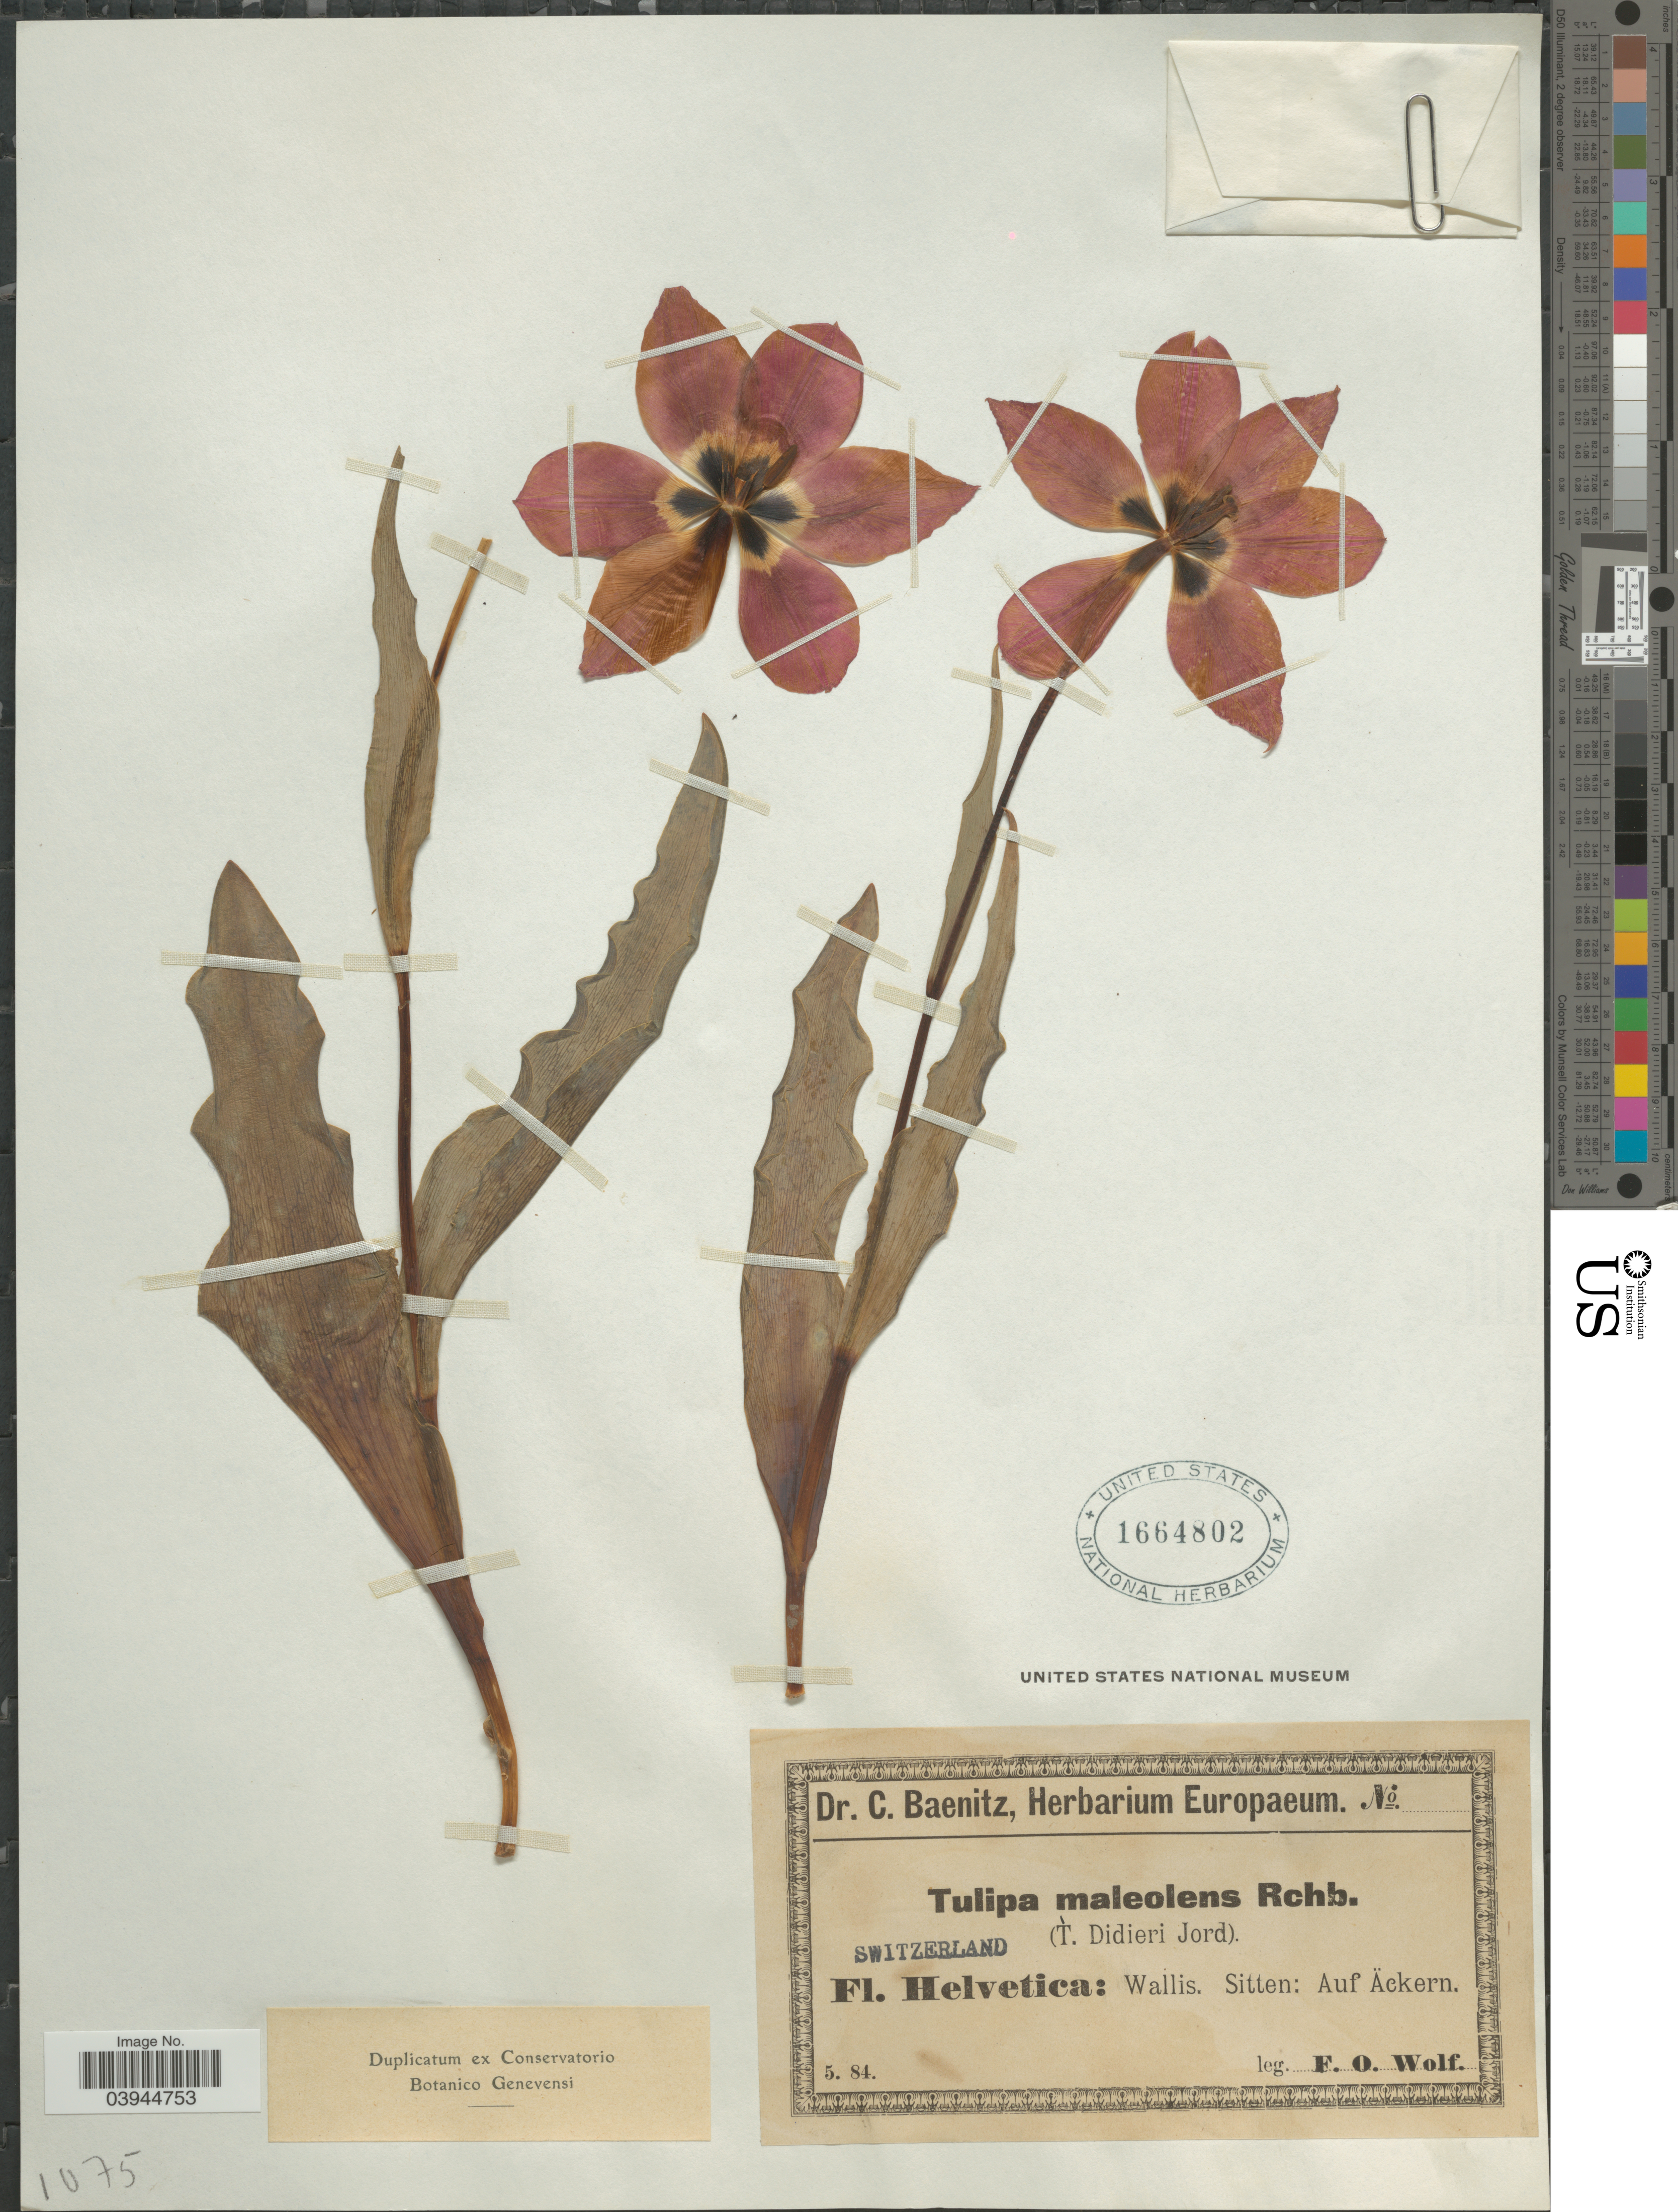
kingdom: Plantae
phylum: Tracheophyta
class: Liliopsida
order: Liliales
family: Liliaceae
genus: Tulipa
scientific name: Tulipa maleolens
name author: Reboul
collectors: F. Wolf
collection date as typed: Transcribed d/m/y: /5/84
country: Switzerland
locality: Helvetica: Wallis. Sitten: Auf Äckern.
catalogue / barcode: US 1664802